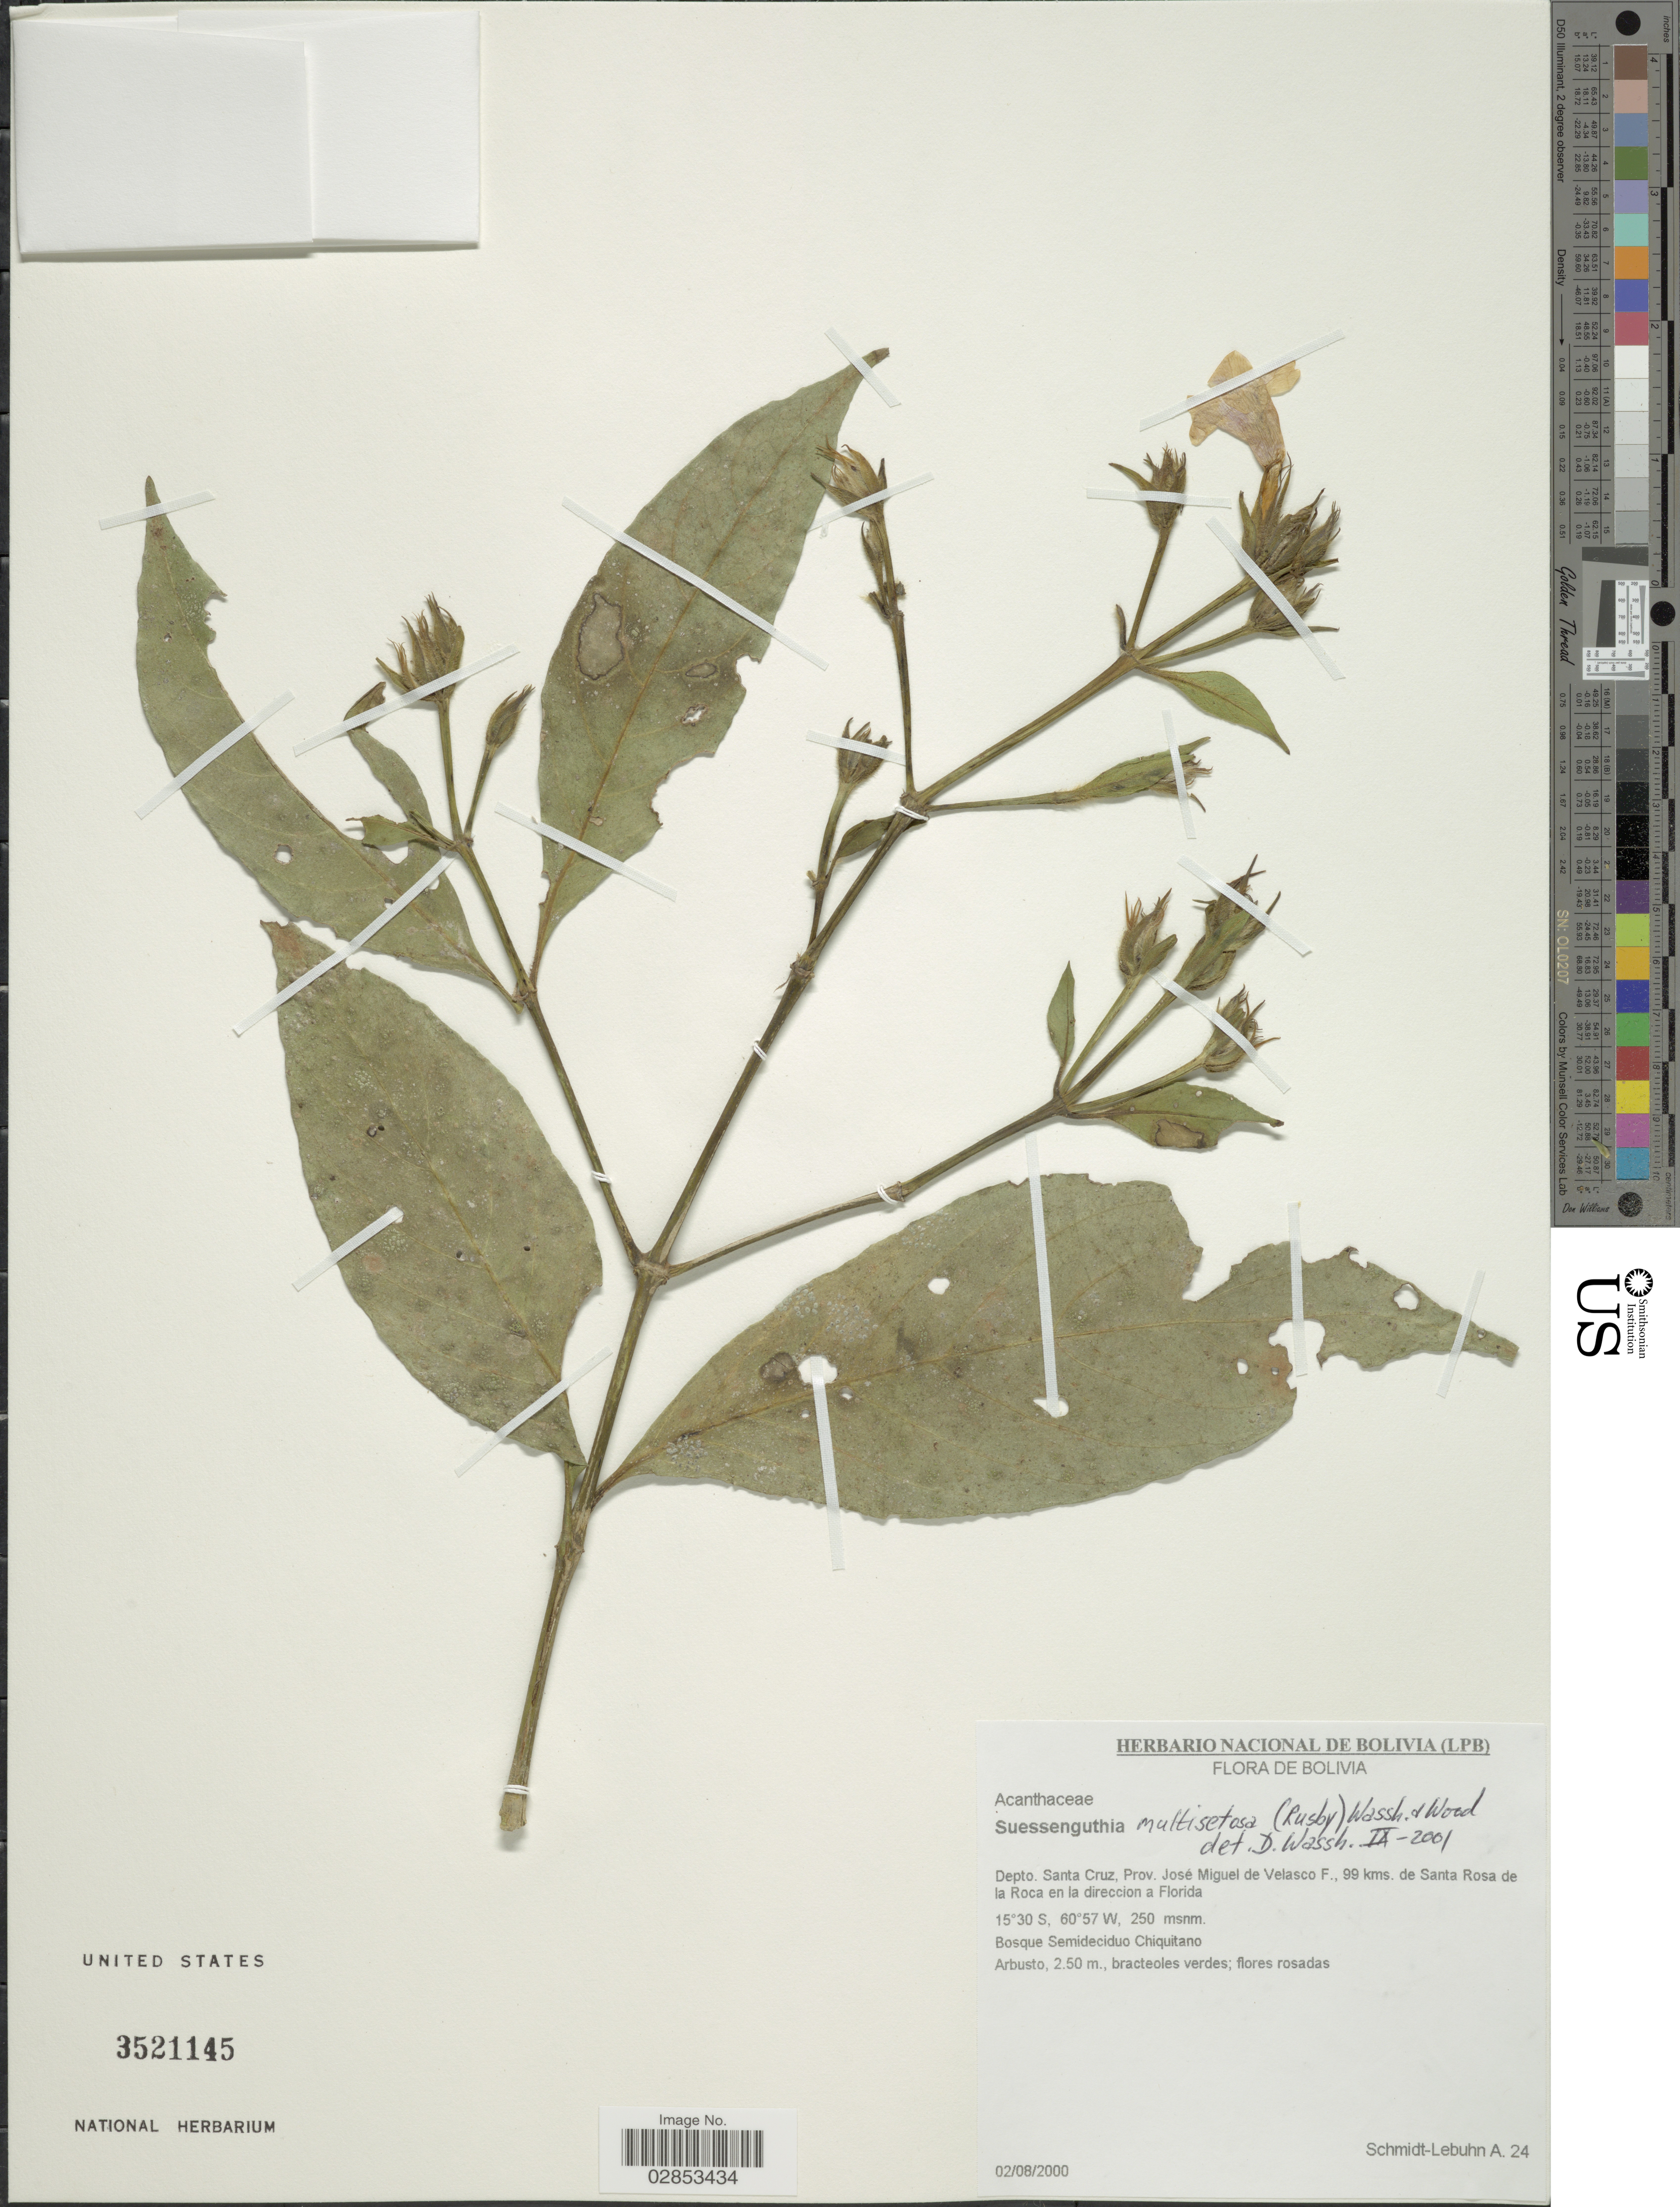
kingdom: Plantae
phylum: Tracheophyta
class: Magnoliopsida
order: Lamiales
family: Acanthaceae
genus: Suessenguthia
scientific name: Suessenguthia multisetosa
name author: (Rusby) Wassh. & J.R.I. Wood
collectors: A. Schmidt-Lebuhn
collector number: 24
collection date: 2000-08-02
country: Bolivia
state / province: Santa Cruz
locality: Depto. Santa Cruz, Prov. José Miguel de Velasco F., 99 kms. de Santa Rosa de la Roca en la direccion a Florida. Bosque Semideciduo Chiquitano.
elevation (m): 250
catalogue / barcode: US 3521145